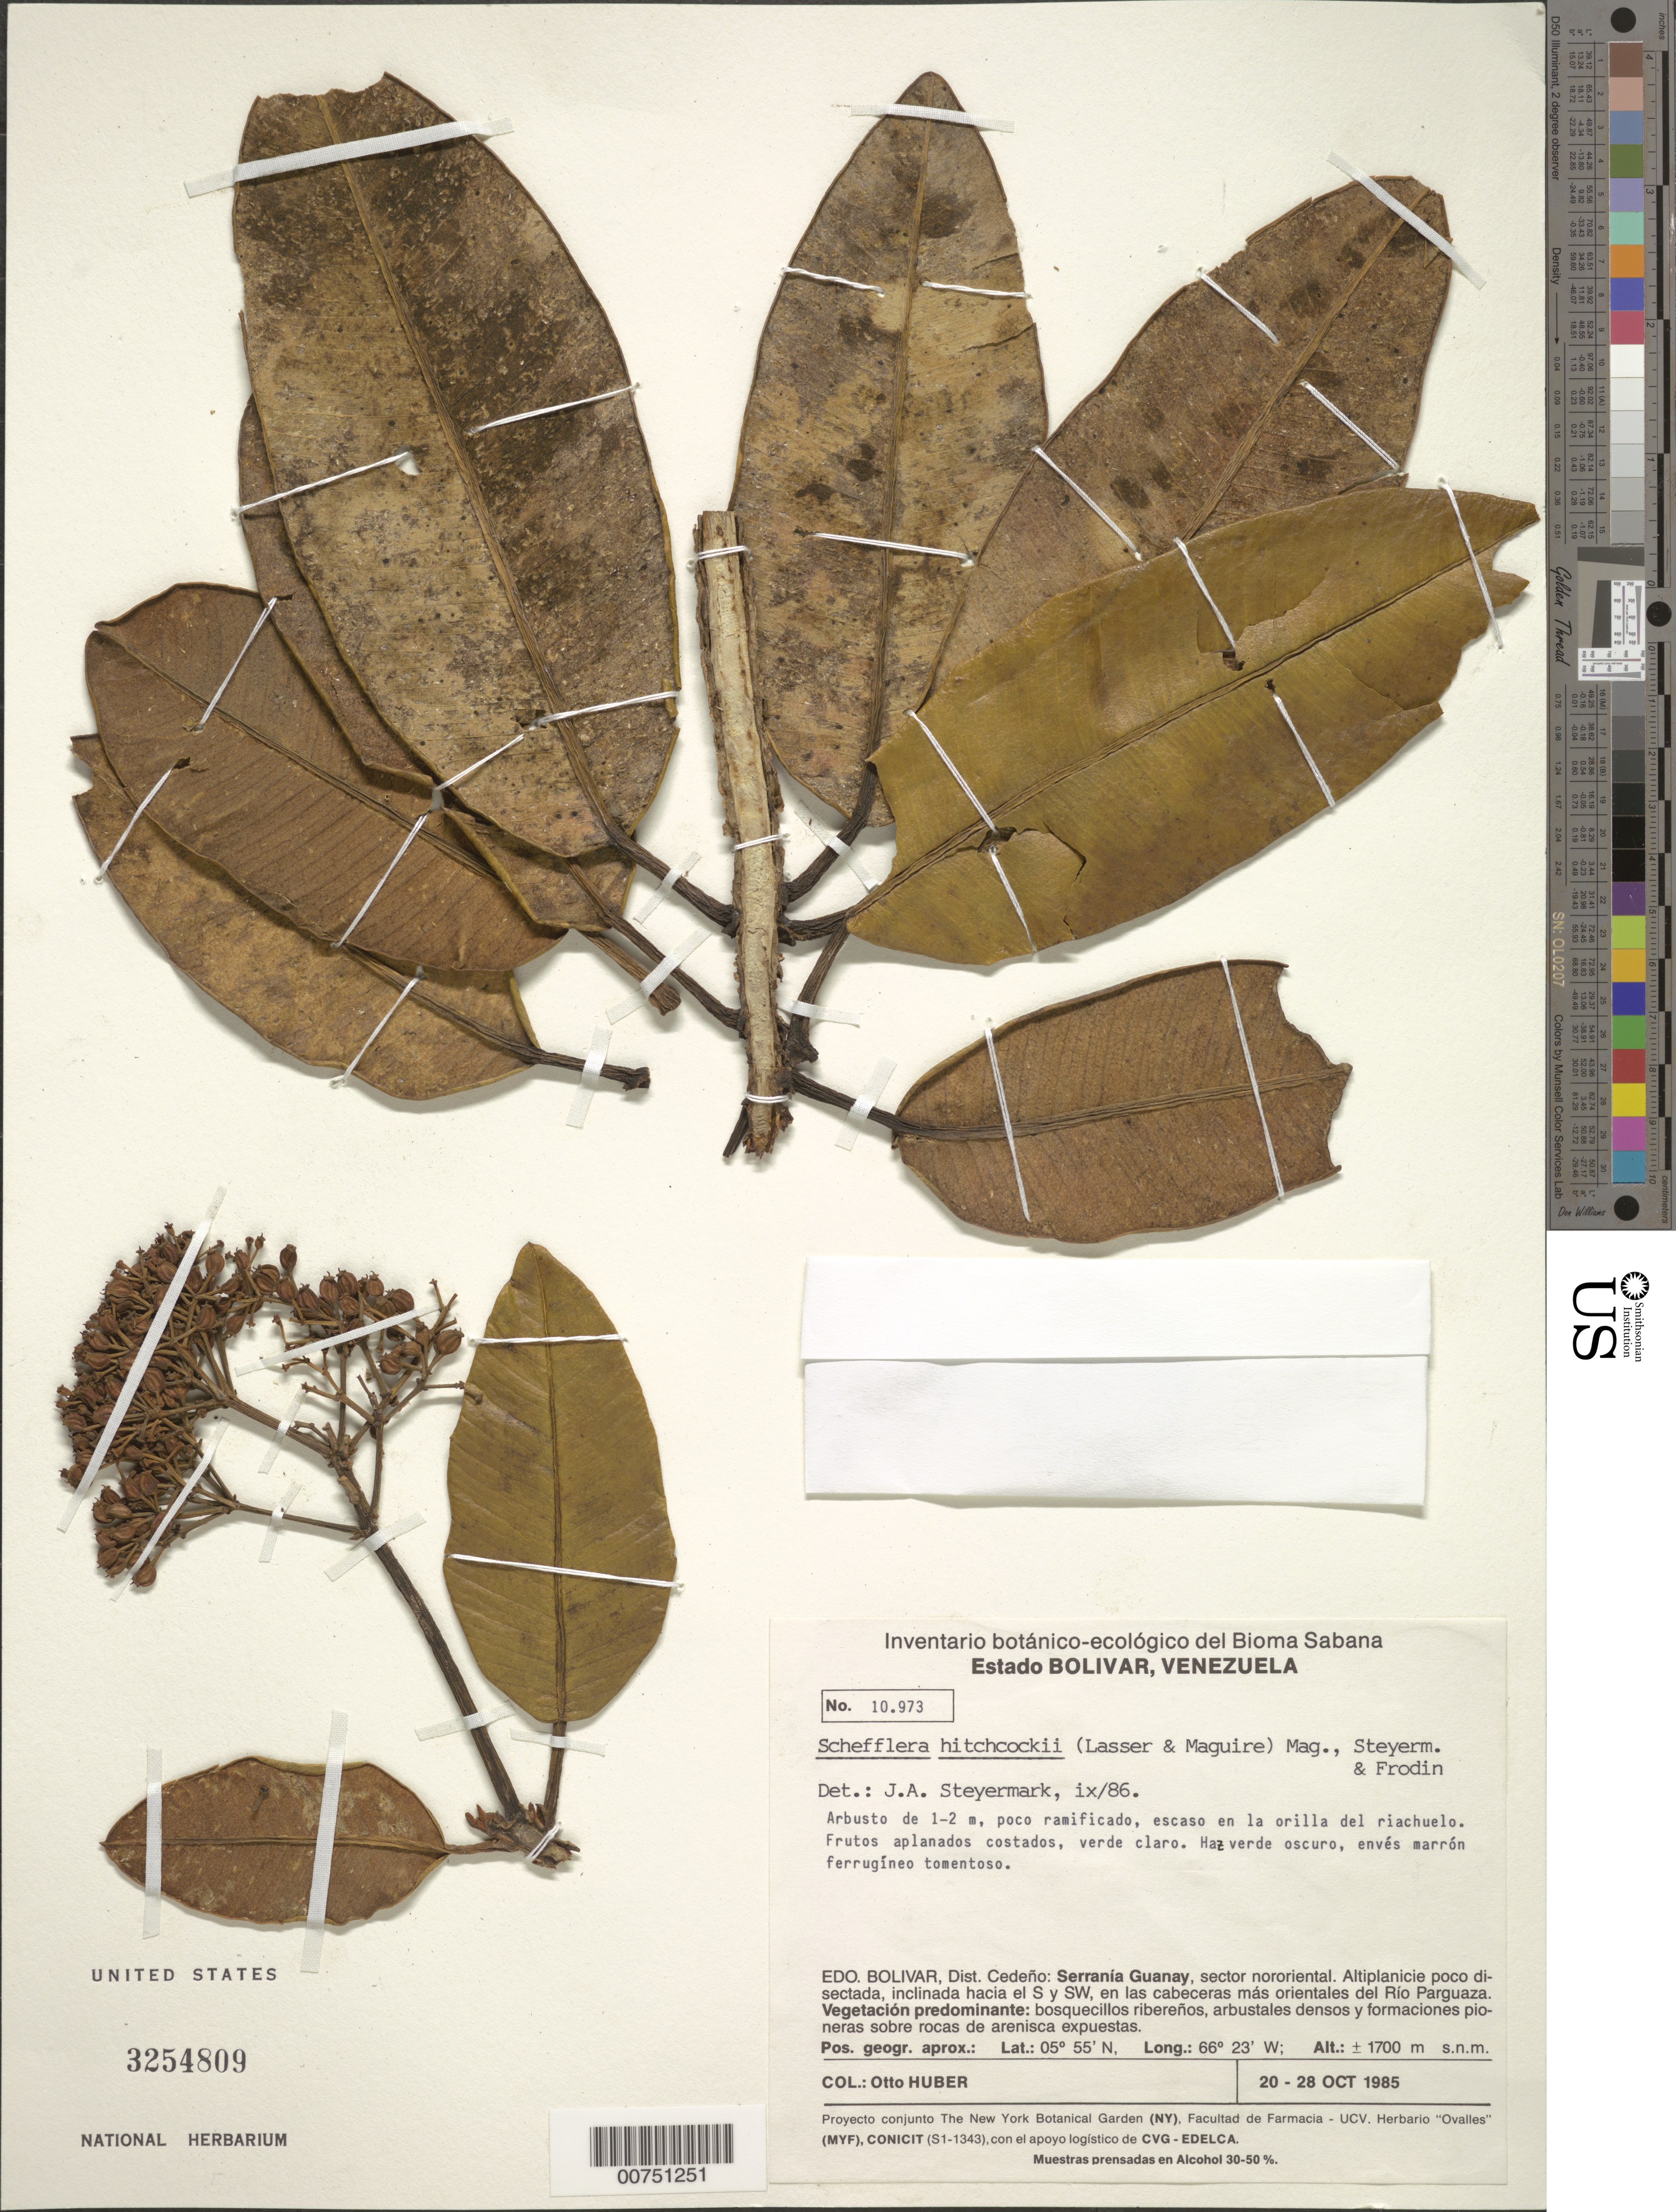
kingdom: Plantae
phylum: Tracheophyta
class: Magnoliopsida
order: Apiales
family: Araliaceae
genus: Schefflera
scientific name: Schefflera hitchcockii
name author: (Lasser & Maguire) Maguire et al.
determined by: Steyermark, Julian A., (VEN)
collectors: O. Huber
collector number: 10973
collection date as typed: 20-Oct-85 to 28-Oct-85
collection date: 1985-10-20/1985-10-28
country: Venezuela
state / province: Bolívar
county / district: Cedeño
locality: Serrania Guanay, sector nororientales; en las cabeceras más orientales del Río Parguaza.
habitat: orilla del riachuelo. Vegetación predominante: Bosquecillos ribereños, arbustales densos y formaciones pioneras sobre rocas de arenisca..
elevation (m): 1700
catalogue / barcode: US 3254809